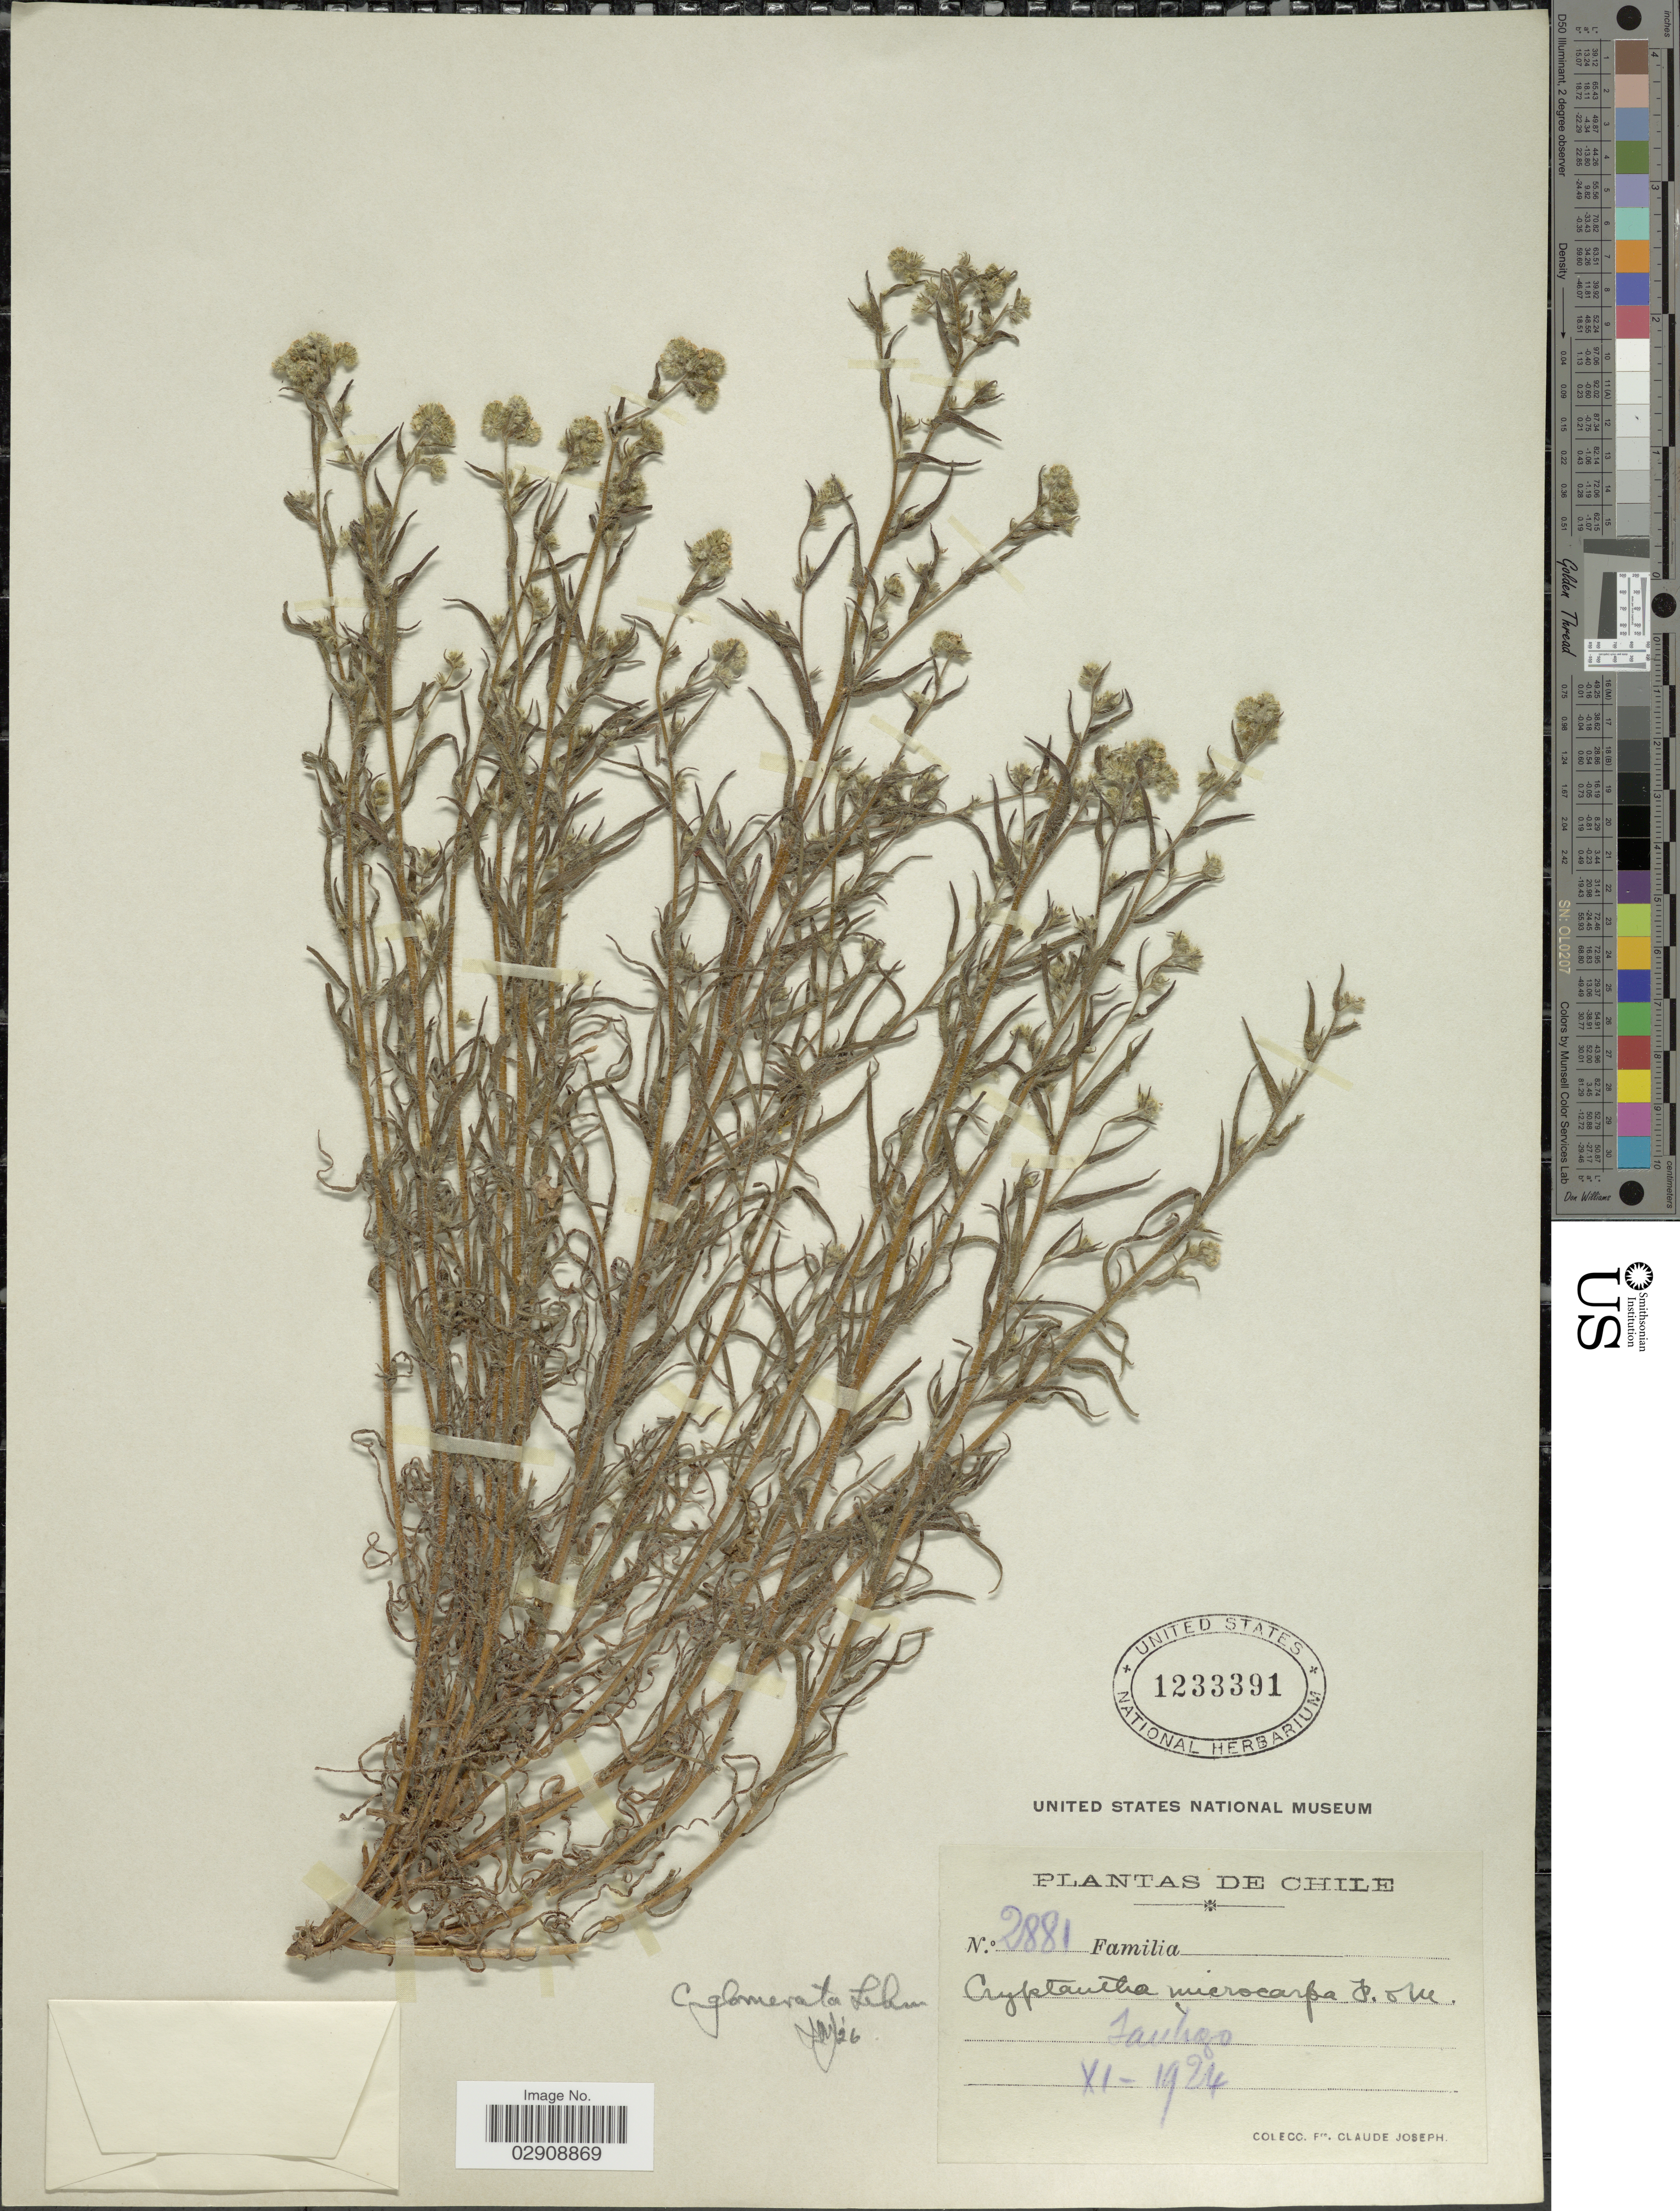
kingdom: Plantae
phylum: Tracheophyta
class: Magnoliopsida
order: Boraginales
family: Boraginaceae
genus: Cryptantha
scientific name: Cryptantha glomerata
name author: (G. Don) Lehm.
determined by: Moroni, Pablo, (SI), Instituto de Botanica Darwinion (ARGENTINA)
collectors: Bro. Claude-Joseph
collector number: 2881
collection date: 1924-11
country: Chile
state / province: Región Metropolitana (RM)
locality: Santiago. Chile.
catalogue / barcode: US 1233391